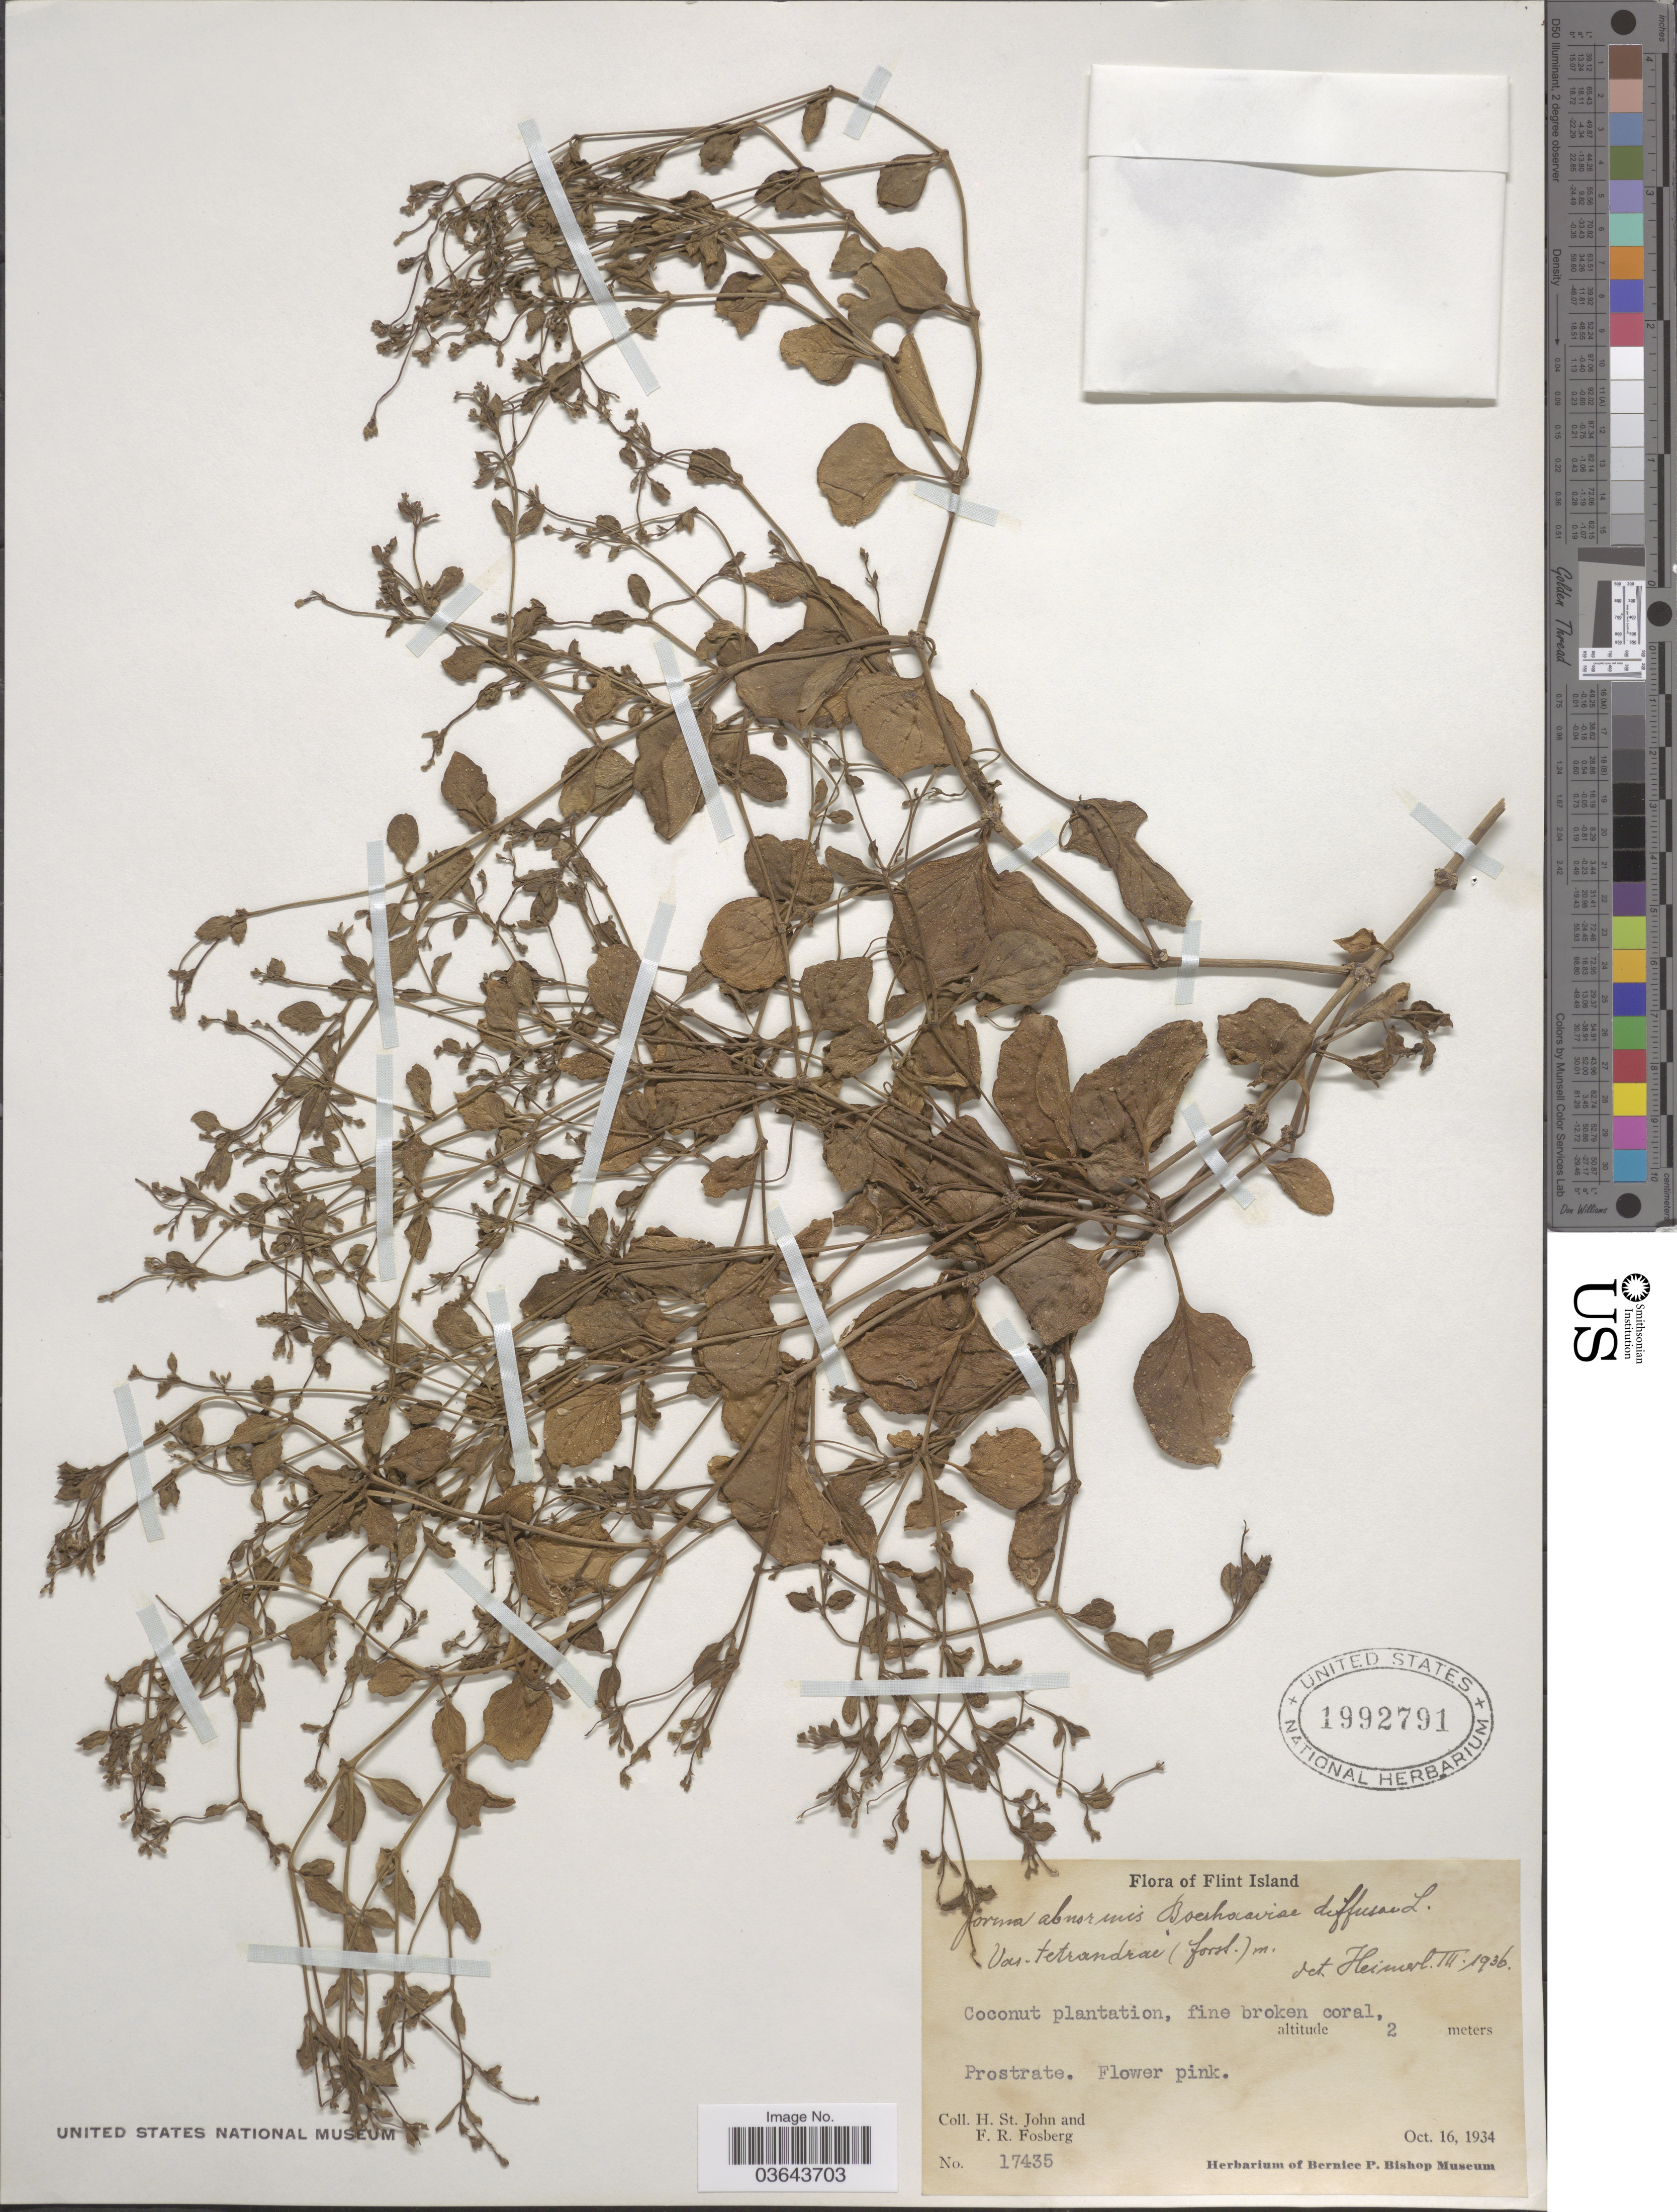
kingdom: Plantae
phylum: Tracheophyta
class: Magnoliopsida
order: Caryophyllales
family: Nyctaginaceae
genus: Boerhavia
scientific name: Boerhavia diffusa var. tetrandra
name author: (G. Forst.) Heimerl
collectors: H. St. John & F. R. Fosberg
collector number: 17435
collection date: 1934-10-16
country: Kiribati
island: Flint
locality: Flint Island. Coconut plantation.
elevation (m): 2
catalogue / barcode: US 1992791